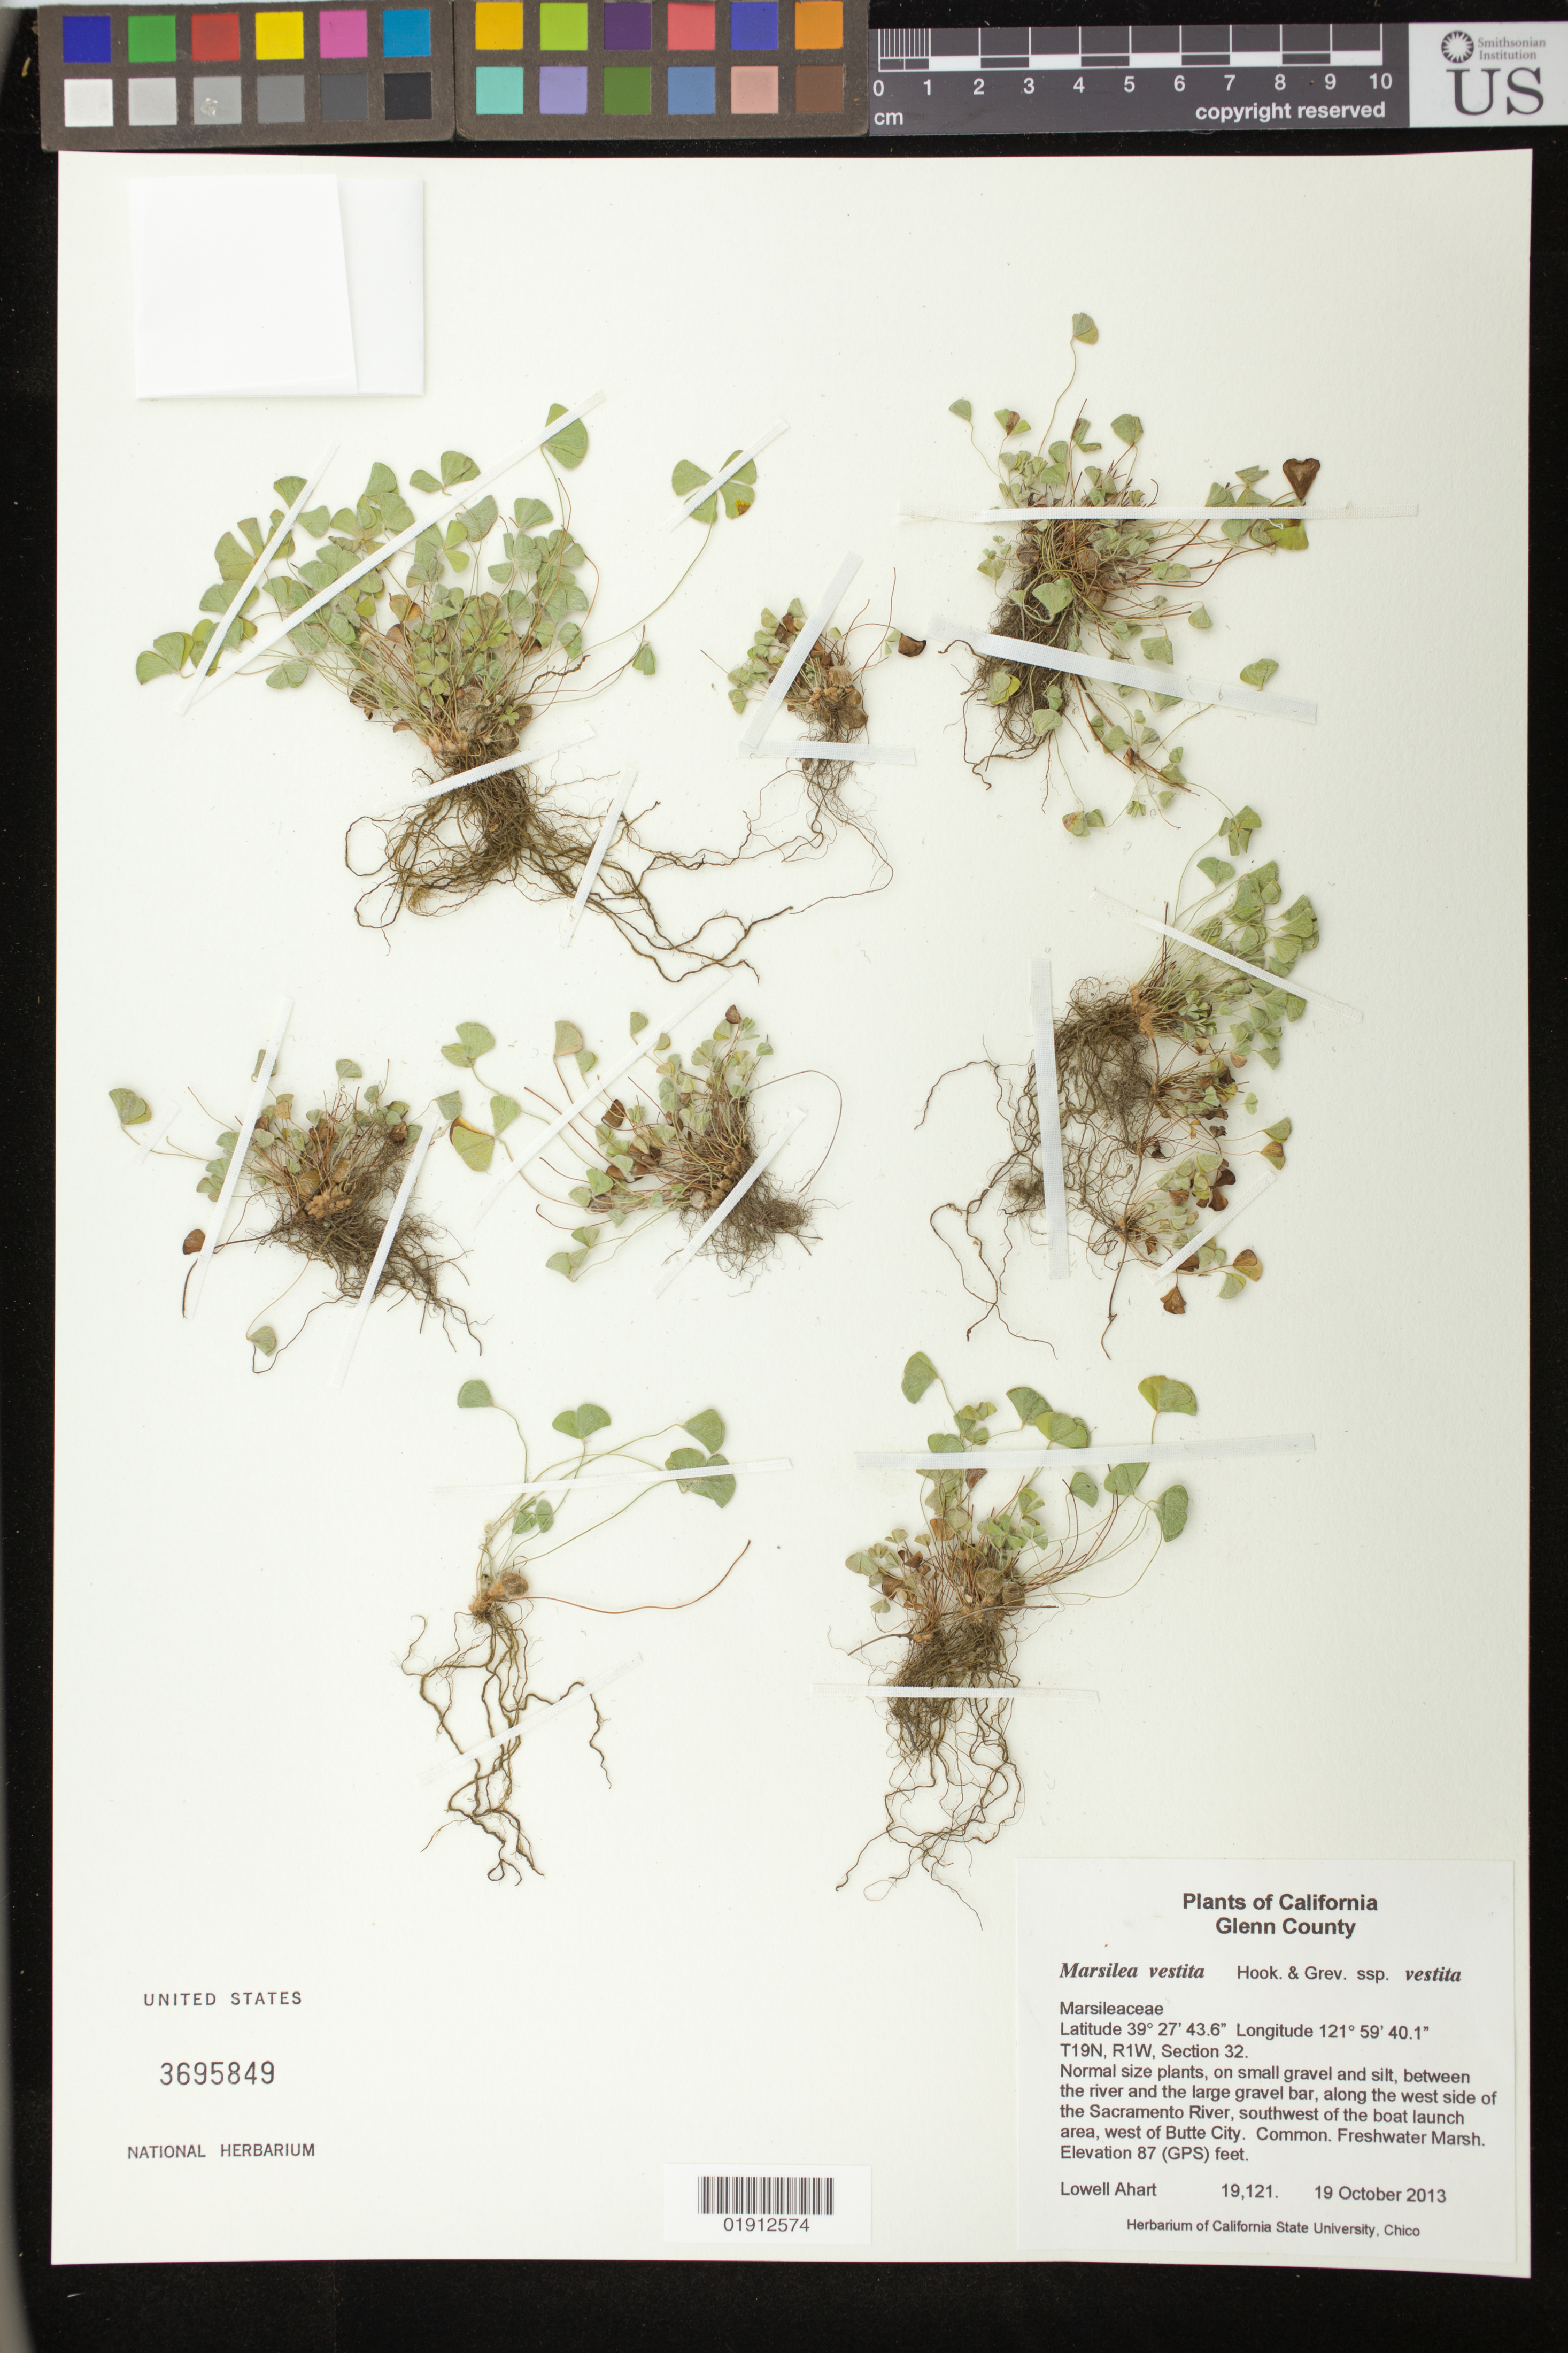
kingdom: Plantae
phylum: Tracheophyta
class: Polypodiopsida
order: Salviniales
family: Marsileaceae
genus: Marsilea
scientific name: Marsilea vestita subsp. vestita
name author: Hook. & Grev.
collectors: L. Ahart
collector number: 19121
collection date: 2013-10-19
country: United States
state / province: California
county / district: Glenn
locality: Between the river and the large gravel bar, along the west side of the Sacramento River, southwest of the boat launch area, west of Butte City.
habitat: On small gravel and silt. Freshwater Marsh.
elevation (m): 27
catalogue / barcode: US 3695849